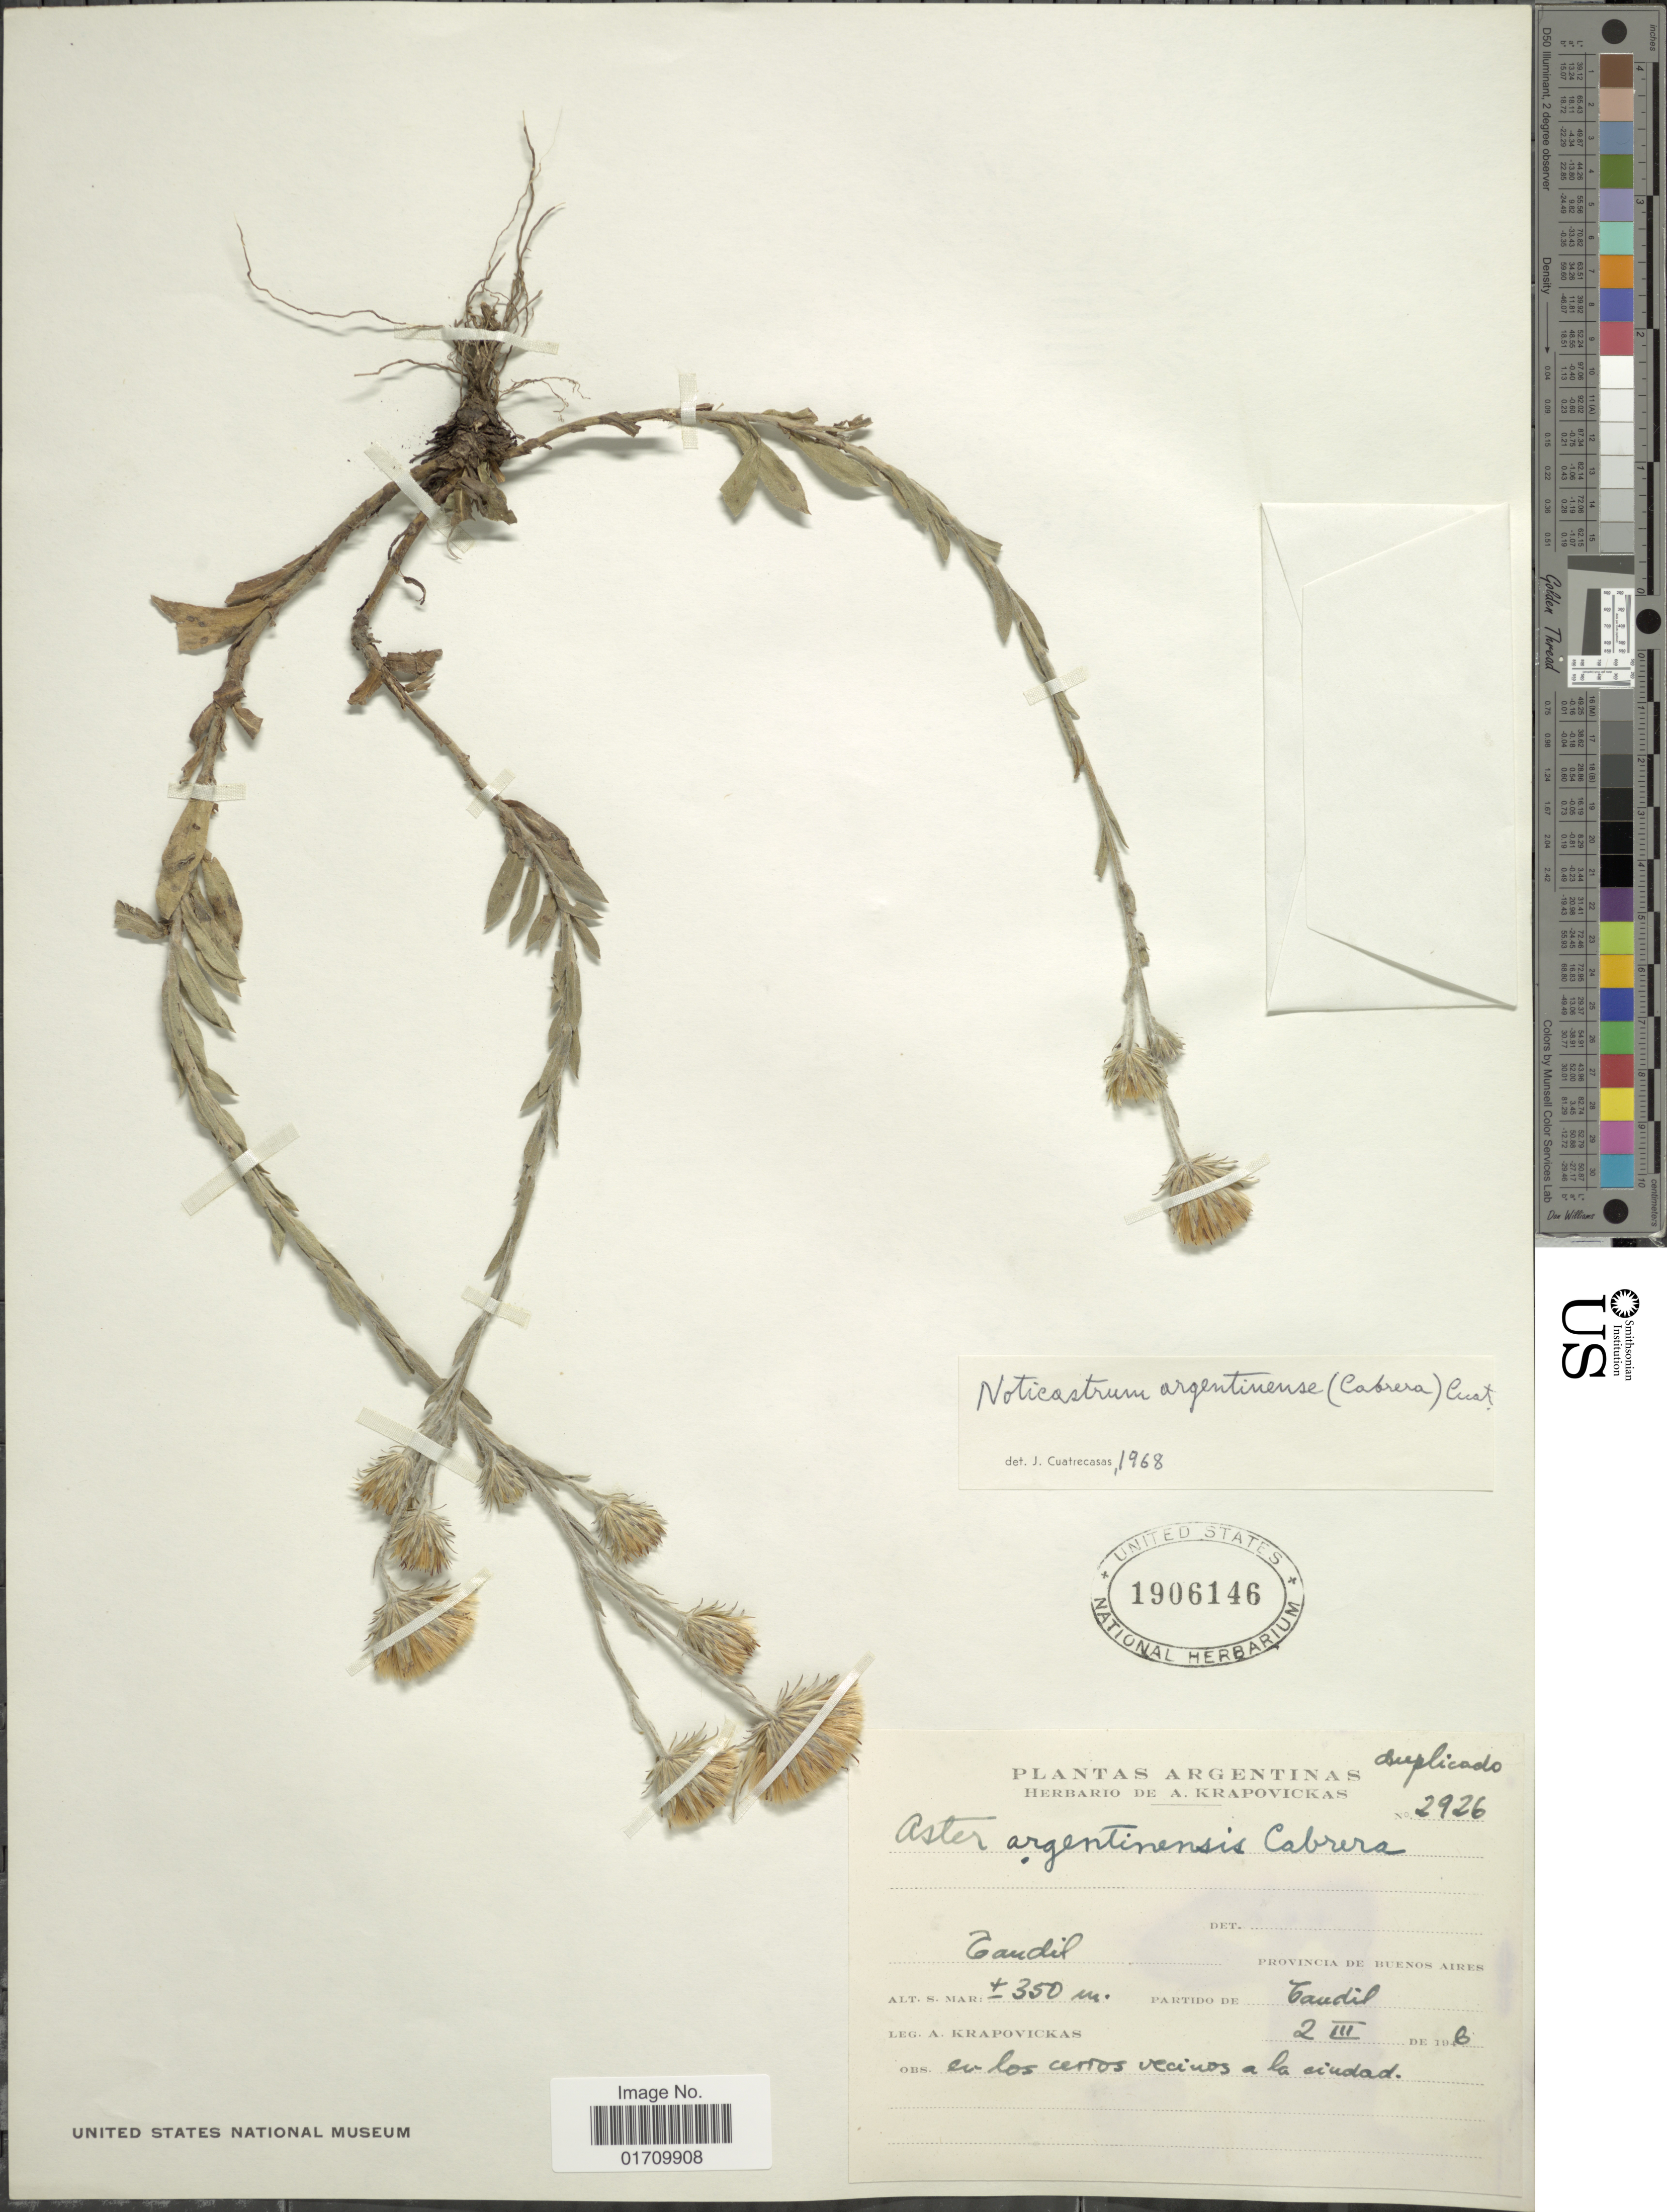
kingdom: Plantae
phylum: Tracheophyta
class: Magnoliopsida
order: Asterales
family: Asteraceae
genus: Noticastrum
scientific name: Noticastrum argentinense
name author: (Cabrera) Cuatrec.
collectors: A. Krapovickas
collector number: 2926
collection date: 1946-03-02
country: Argentina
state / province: Buenos Aires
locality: Tandil, partido de Tandil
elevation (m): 350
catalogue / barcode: US 1906146